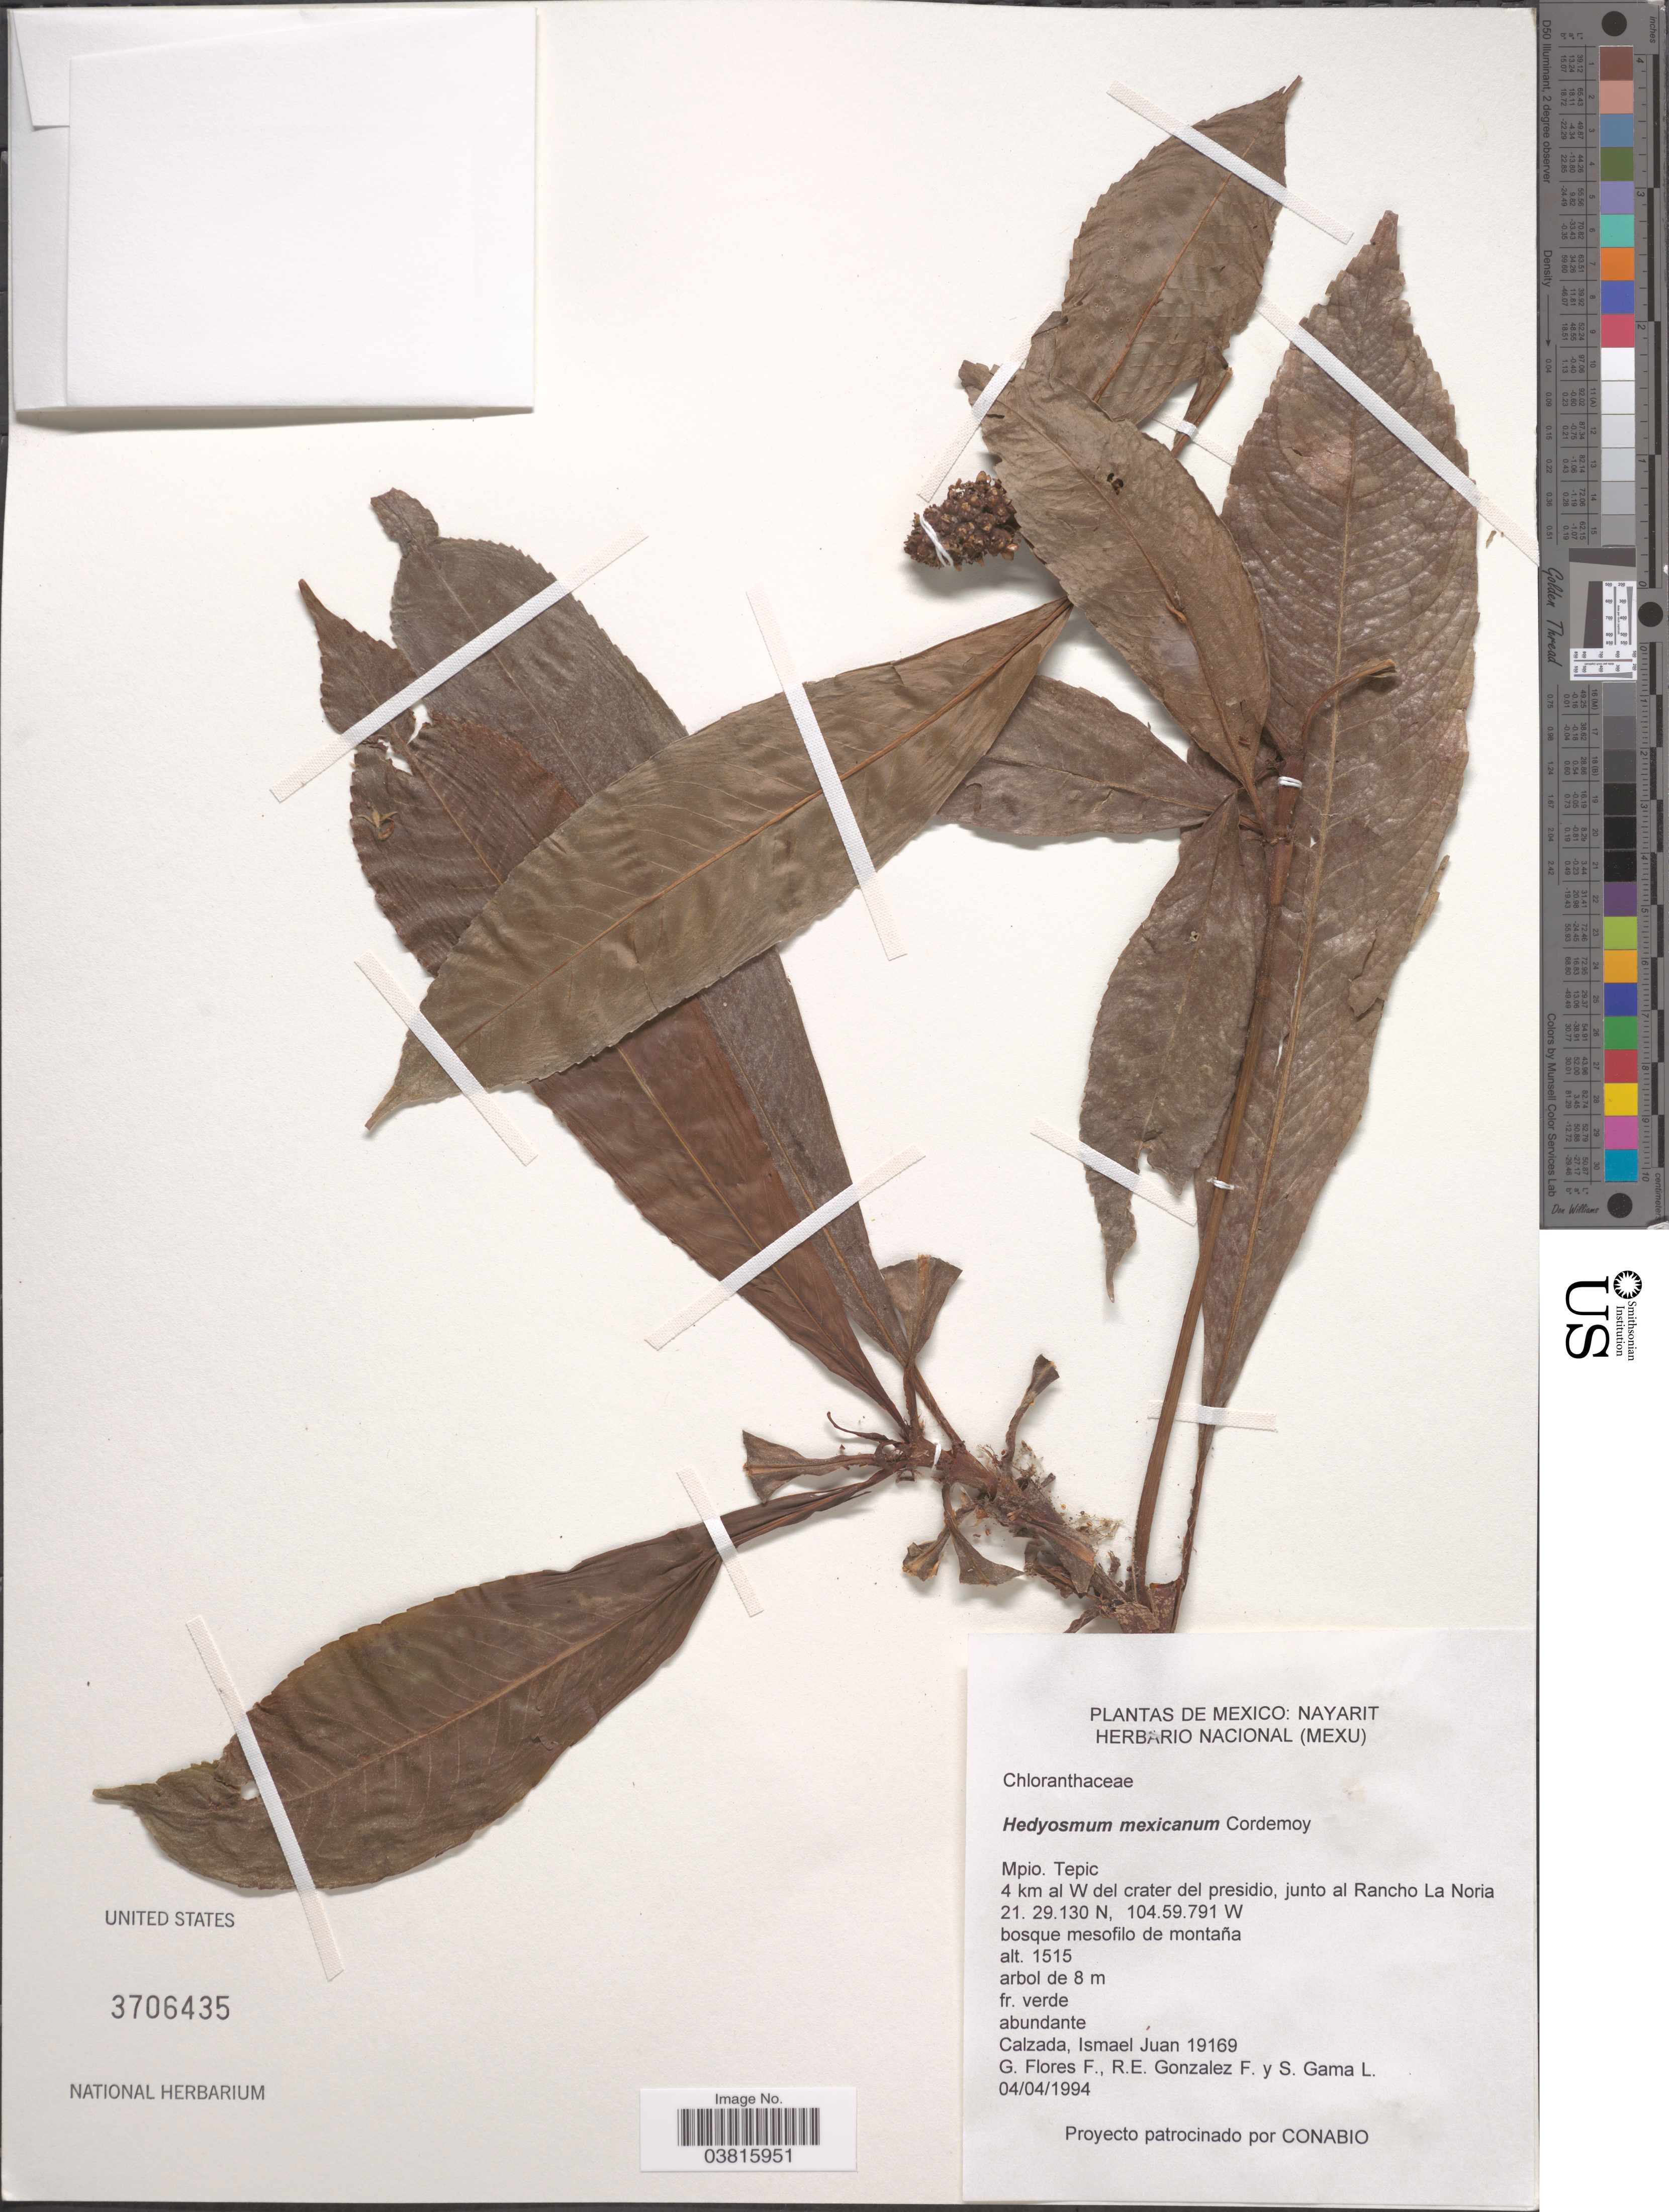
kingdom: Plantae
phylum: Tracheophyta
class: Magnoliopsida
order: Chloranthales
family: Chloranthaceae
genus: Hedyosmum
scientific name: Hedyosmum artocarpus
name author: Solms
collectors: I. Caldaza, G. Flores F., R. Gonzalez & S. Gama López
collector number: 19169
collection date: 1994-04-04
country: Mexico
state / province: Nayarit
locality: Mpio. Tepic. 4 km al W del crater del presidio, junto al Rancho La Noria.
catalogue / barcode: US 3706435